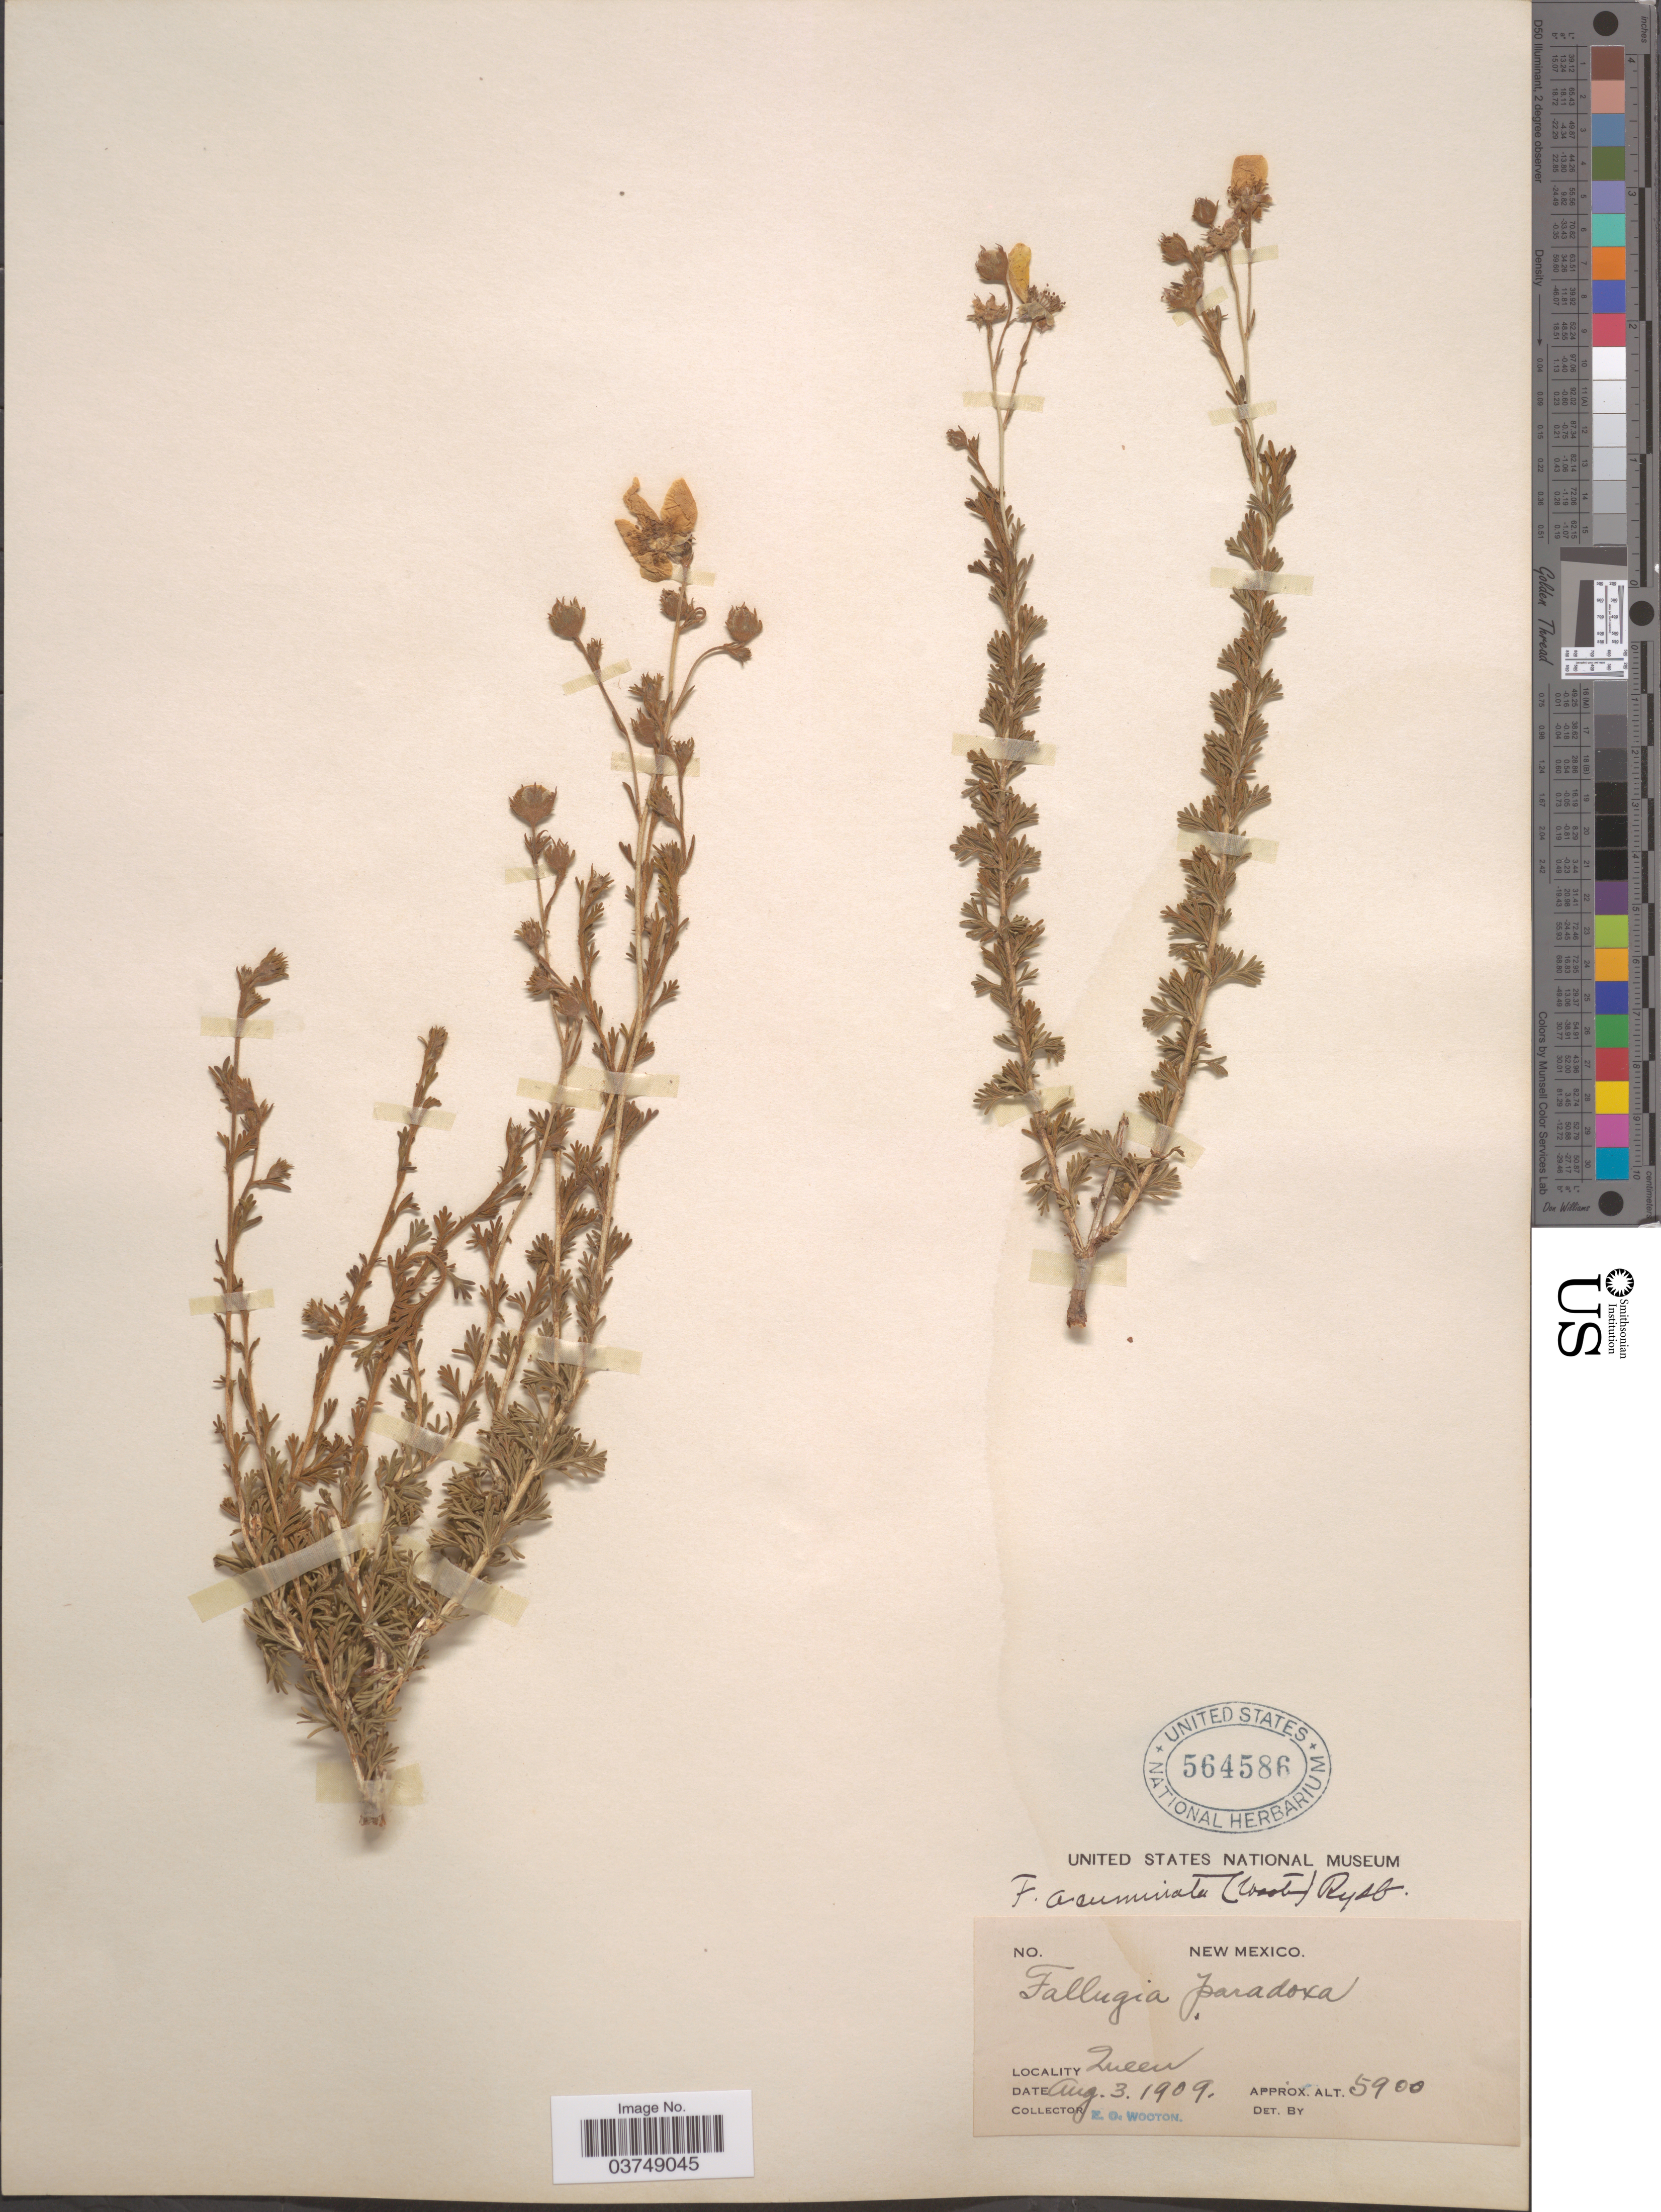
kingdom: Plantae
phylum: Tracheophyta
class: Magnoliopsida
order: Rosales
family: Rosaceae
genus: Fallugia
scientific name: Fallugia acuminata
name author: (Wooton) Rydb.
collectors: E. O. Wooton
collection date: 1909-08-03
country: United States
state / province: New Mexico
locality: Queen.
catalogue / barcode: US 564586